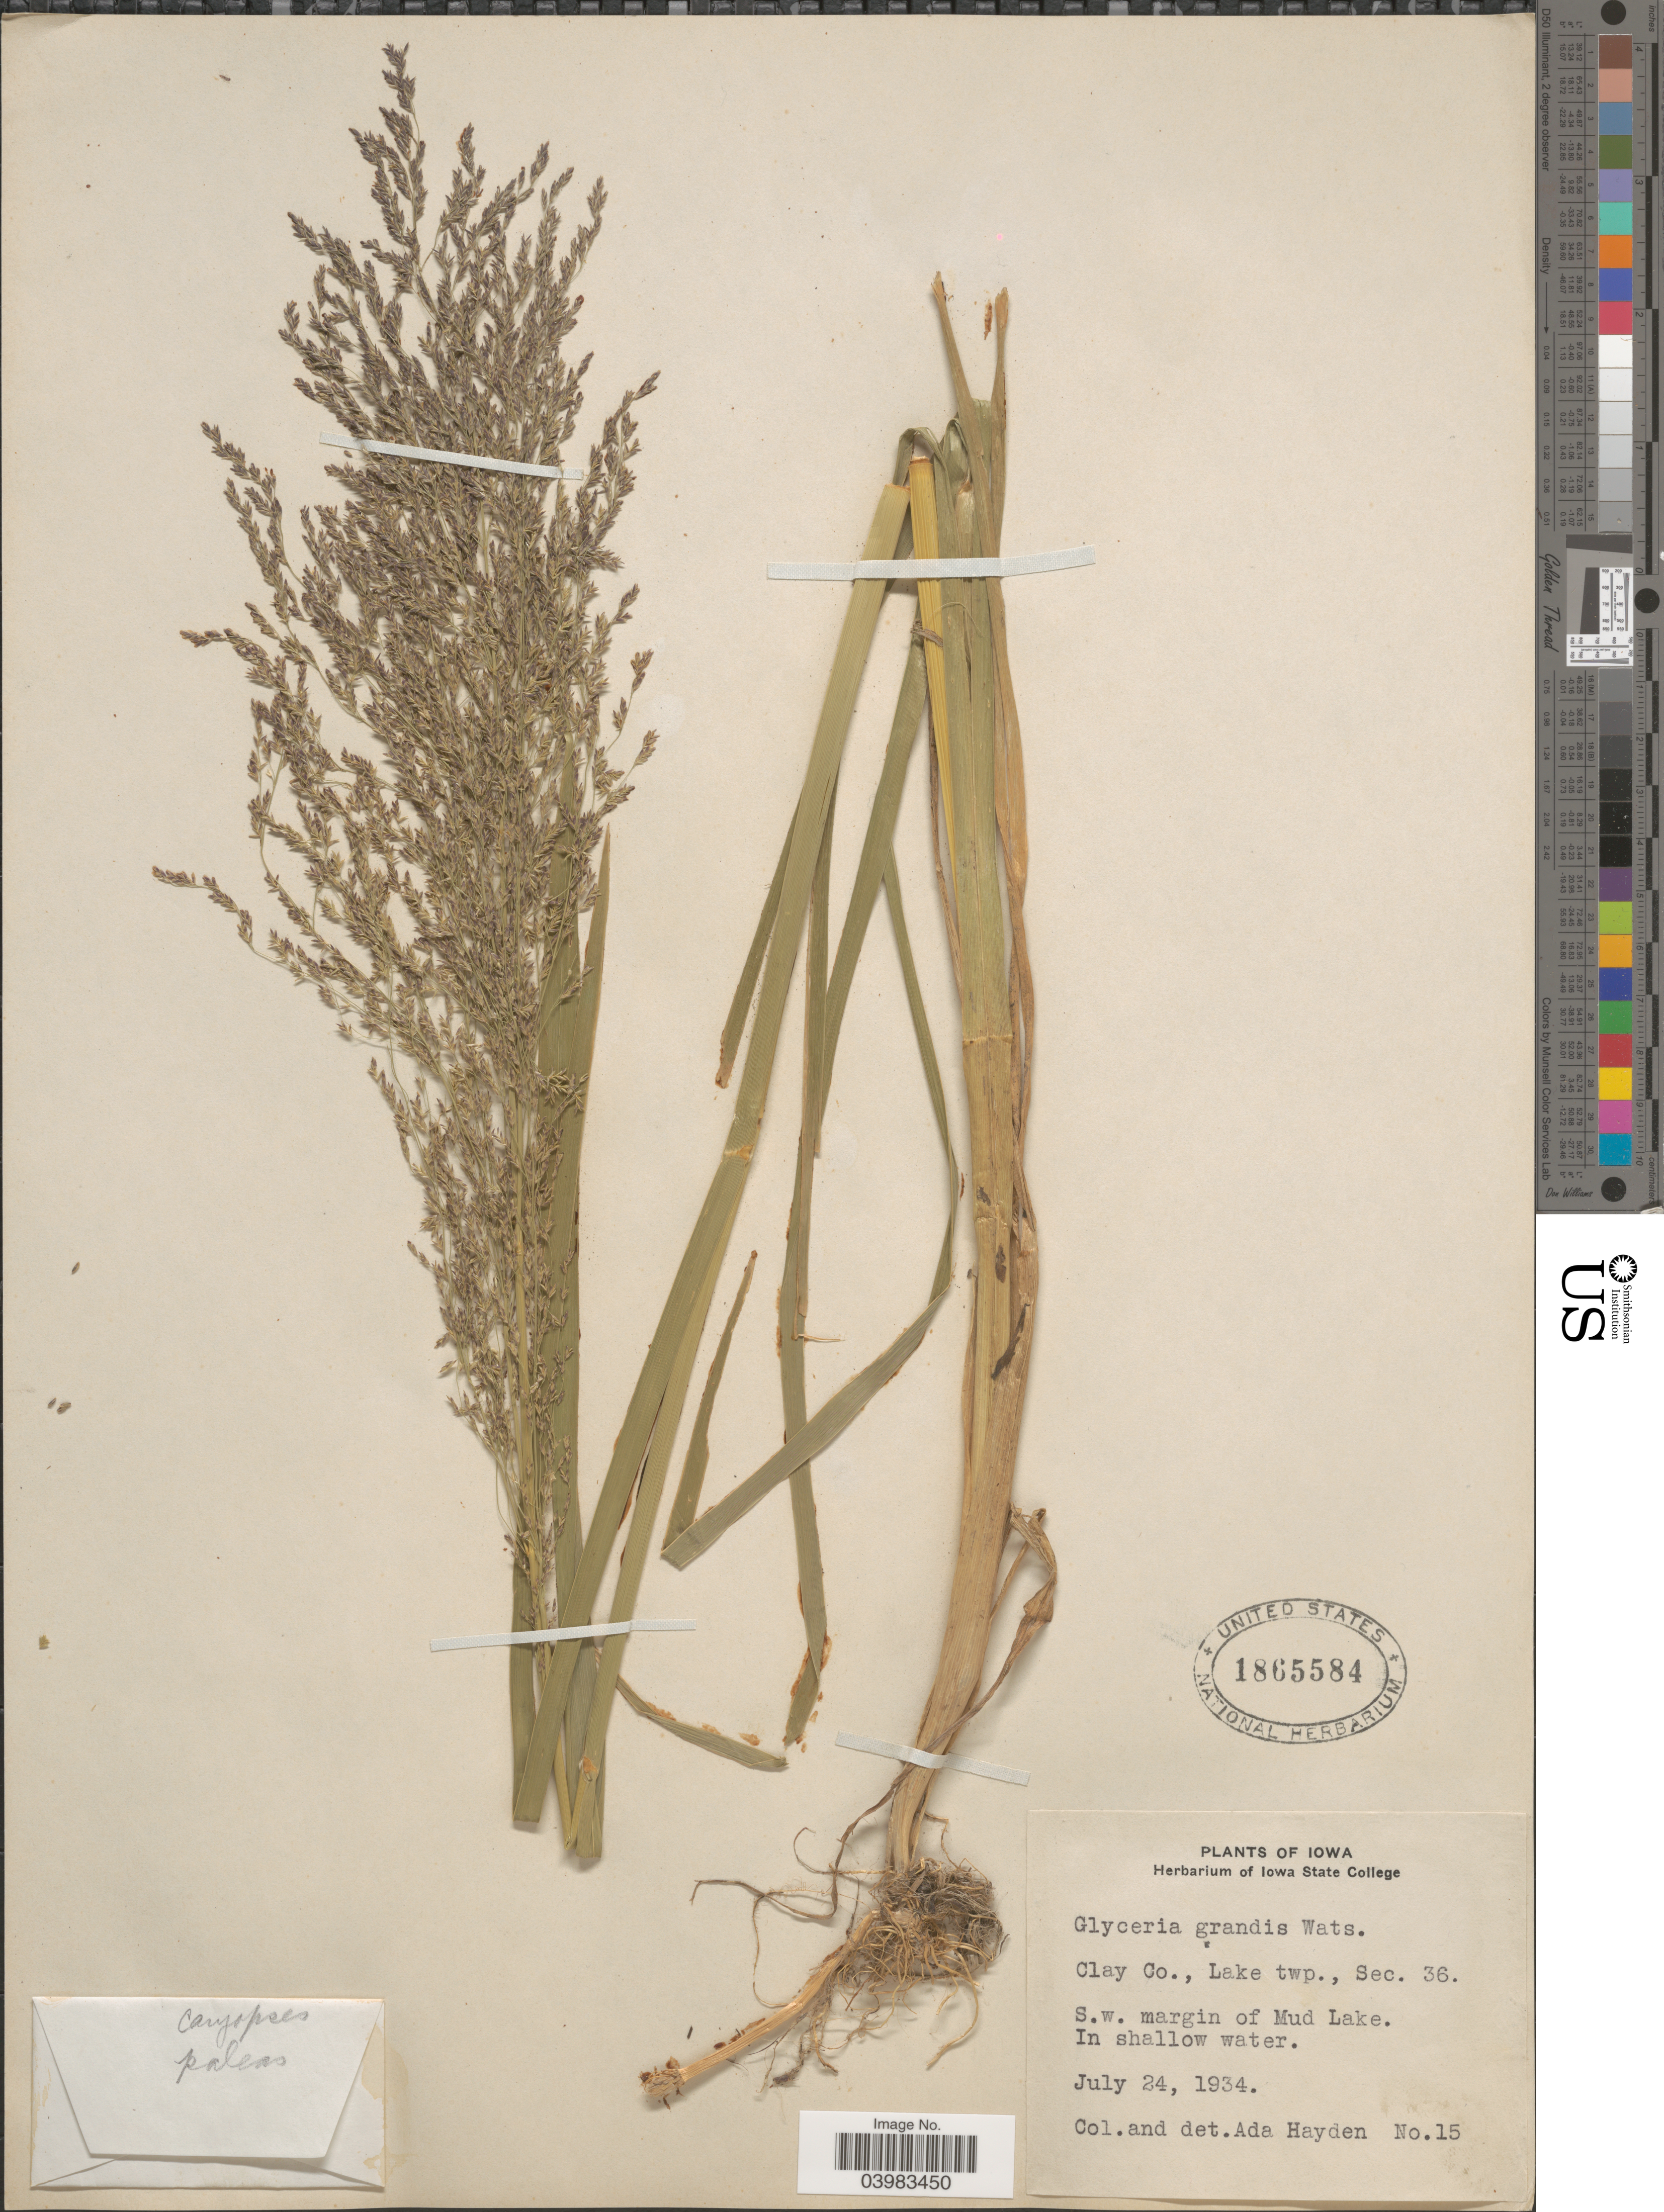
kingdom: Plantae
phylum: Tracheophyta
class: Liliopsida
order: Poales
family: Poaceae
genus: Glyceria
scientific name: Glyceria grandis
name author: S. Watson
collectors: Ada Hayden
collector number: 15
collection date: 1934-07-24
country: United States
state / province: Iowa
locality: Clay Co., Lake twp., Sec. 36. S.w. margin of Mud Lake.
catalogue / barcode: US 1865584